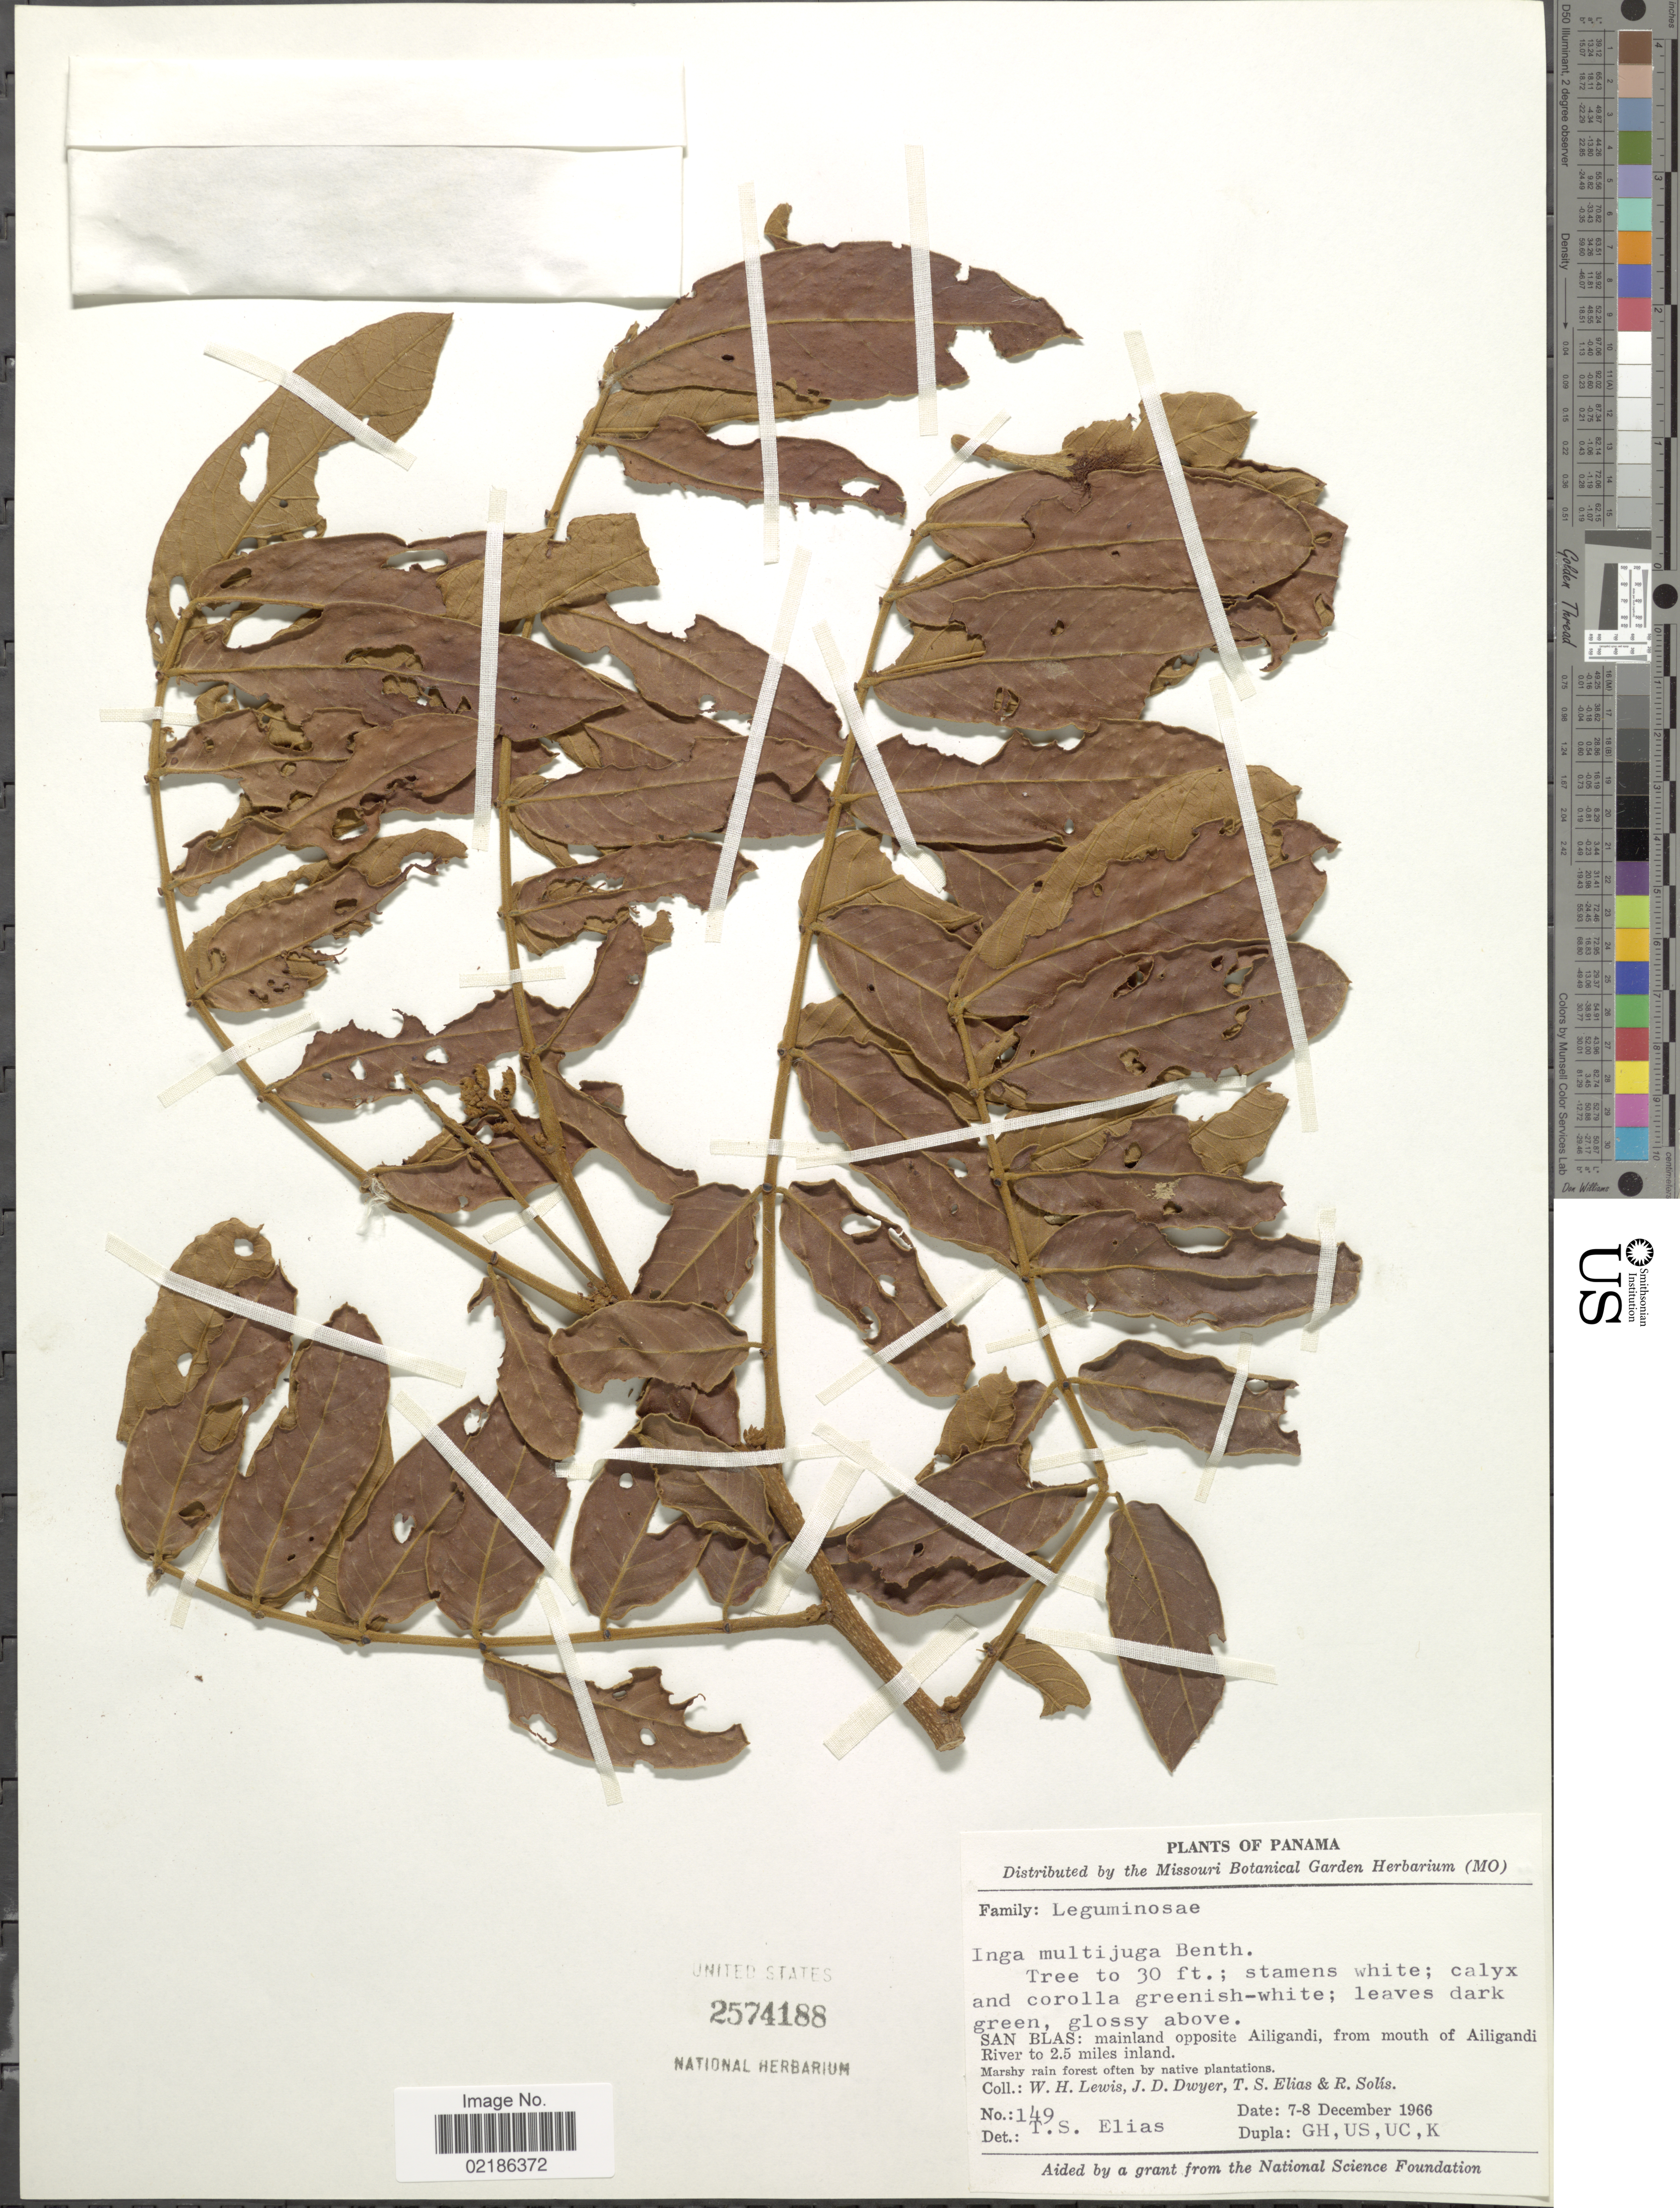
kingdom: Plantae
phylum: Tracheophyta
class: Magnoliopsida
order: Fabales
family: Fabaceae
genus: Inga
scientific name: Inga multijuga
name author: Benth.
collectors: W. H. Lewis, J. D. Dwyer, T. S. Elias & R. Solis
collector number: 149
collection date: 1966-12-07/1966-12-08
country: Panama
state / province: Kuna Yala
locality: San Blas, Mainland opposite Ailigandi, from mouth of Ailigandi River to 2.5 miles inland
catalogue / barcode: US 2574188